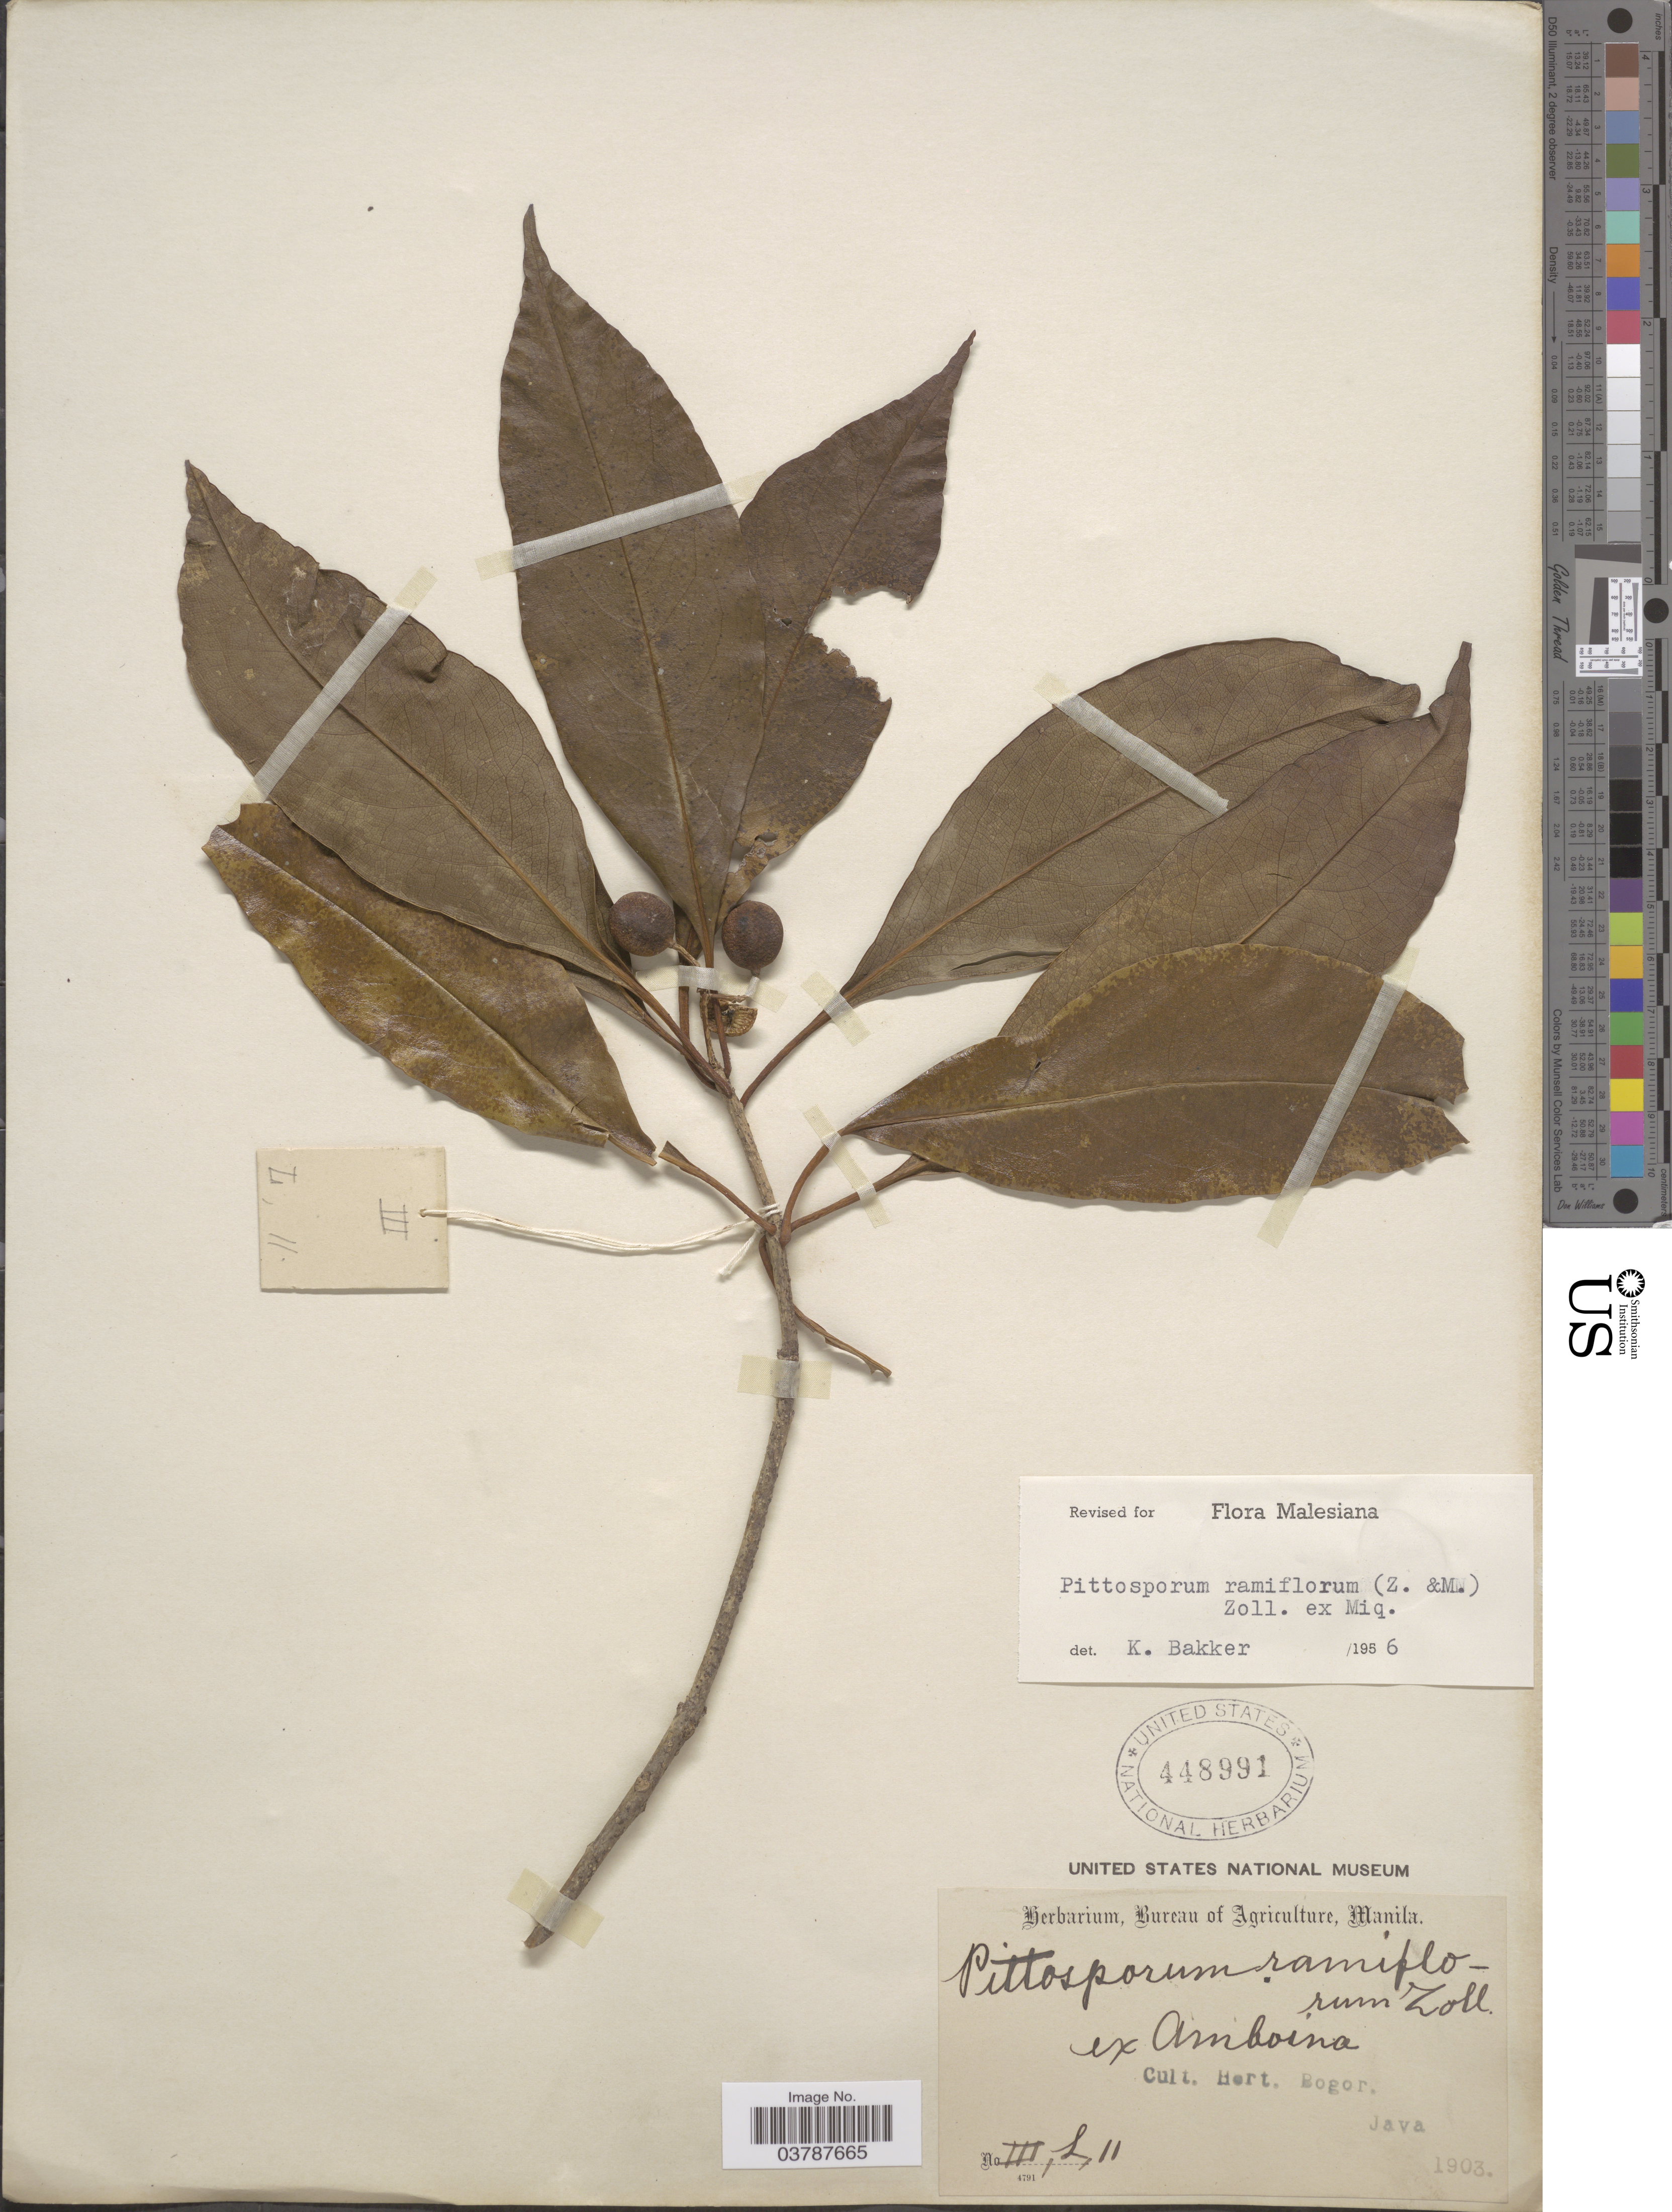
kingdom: Plantae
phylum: Tracheophyta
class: Magnoliopsida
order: Apiales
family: Pittosporaceae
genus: Pittosporum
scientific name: Pittosporum ramiflorum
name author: (Zoll. & Mor.) Zoll.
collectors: Ex herb. Bureau of Agriculture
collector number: III,L,II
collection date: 1903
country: Indonesia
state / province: Java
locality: Ex. Amboina.? Cult. Hort Bogor.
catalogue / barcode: US 448991